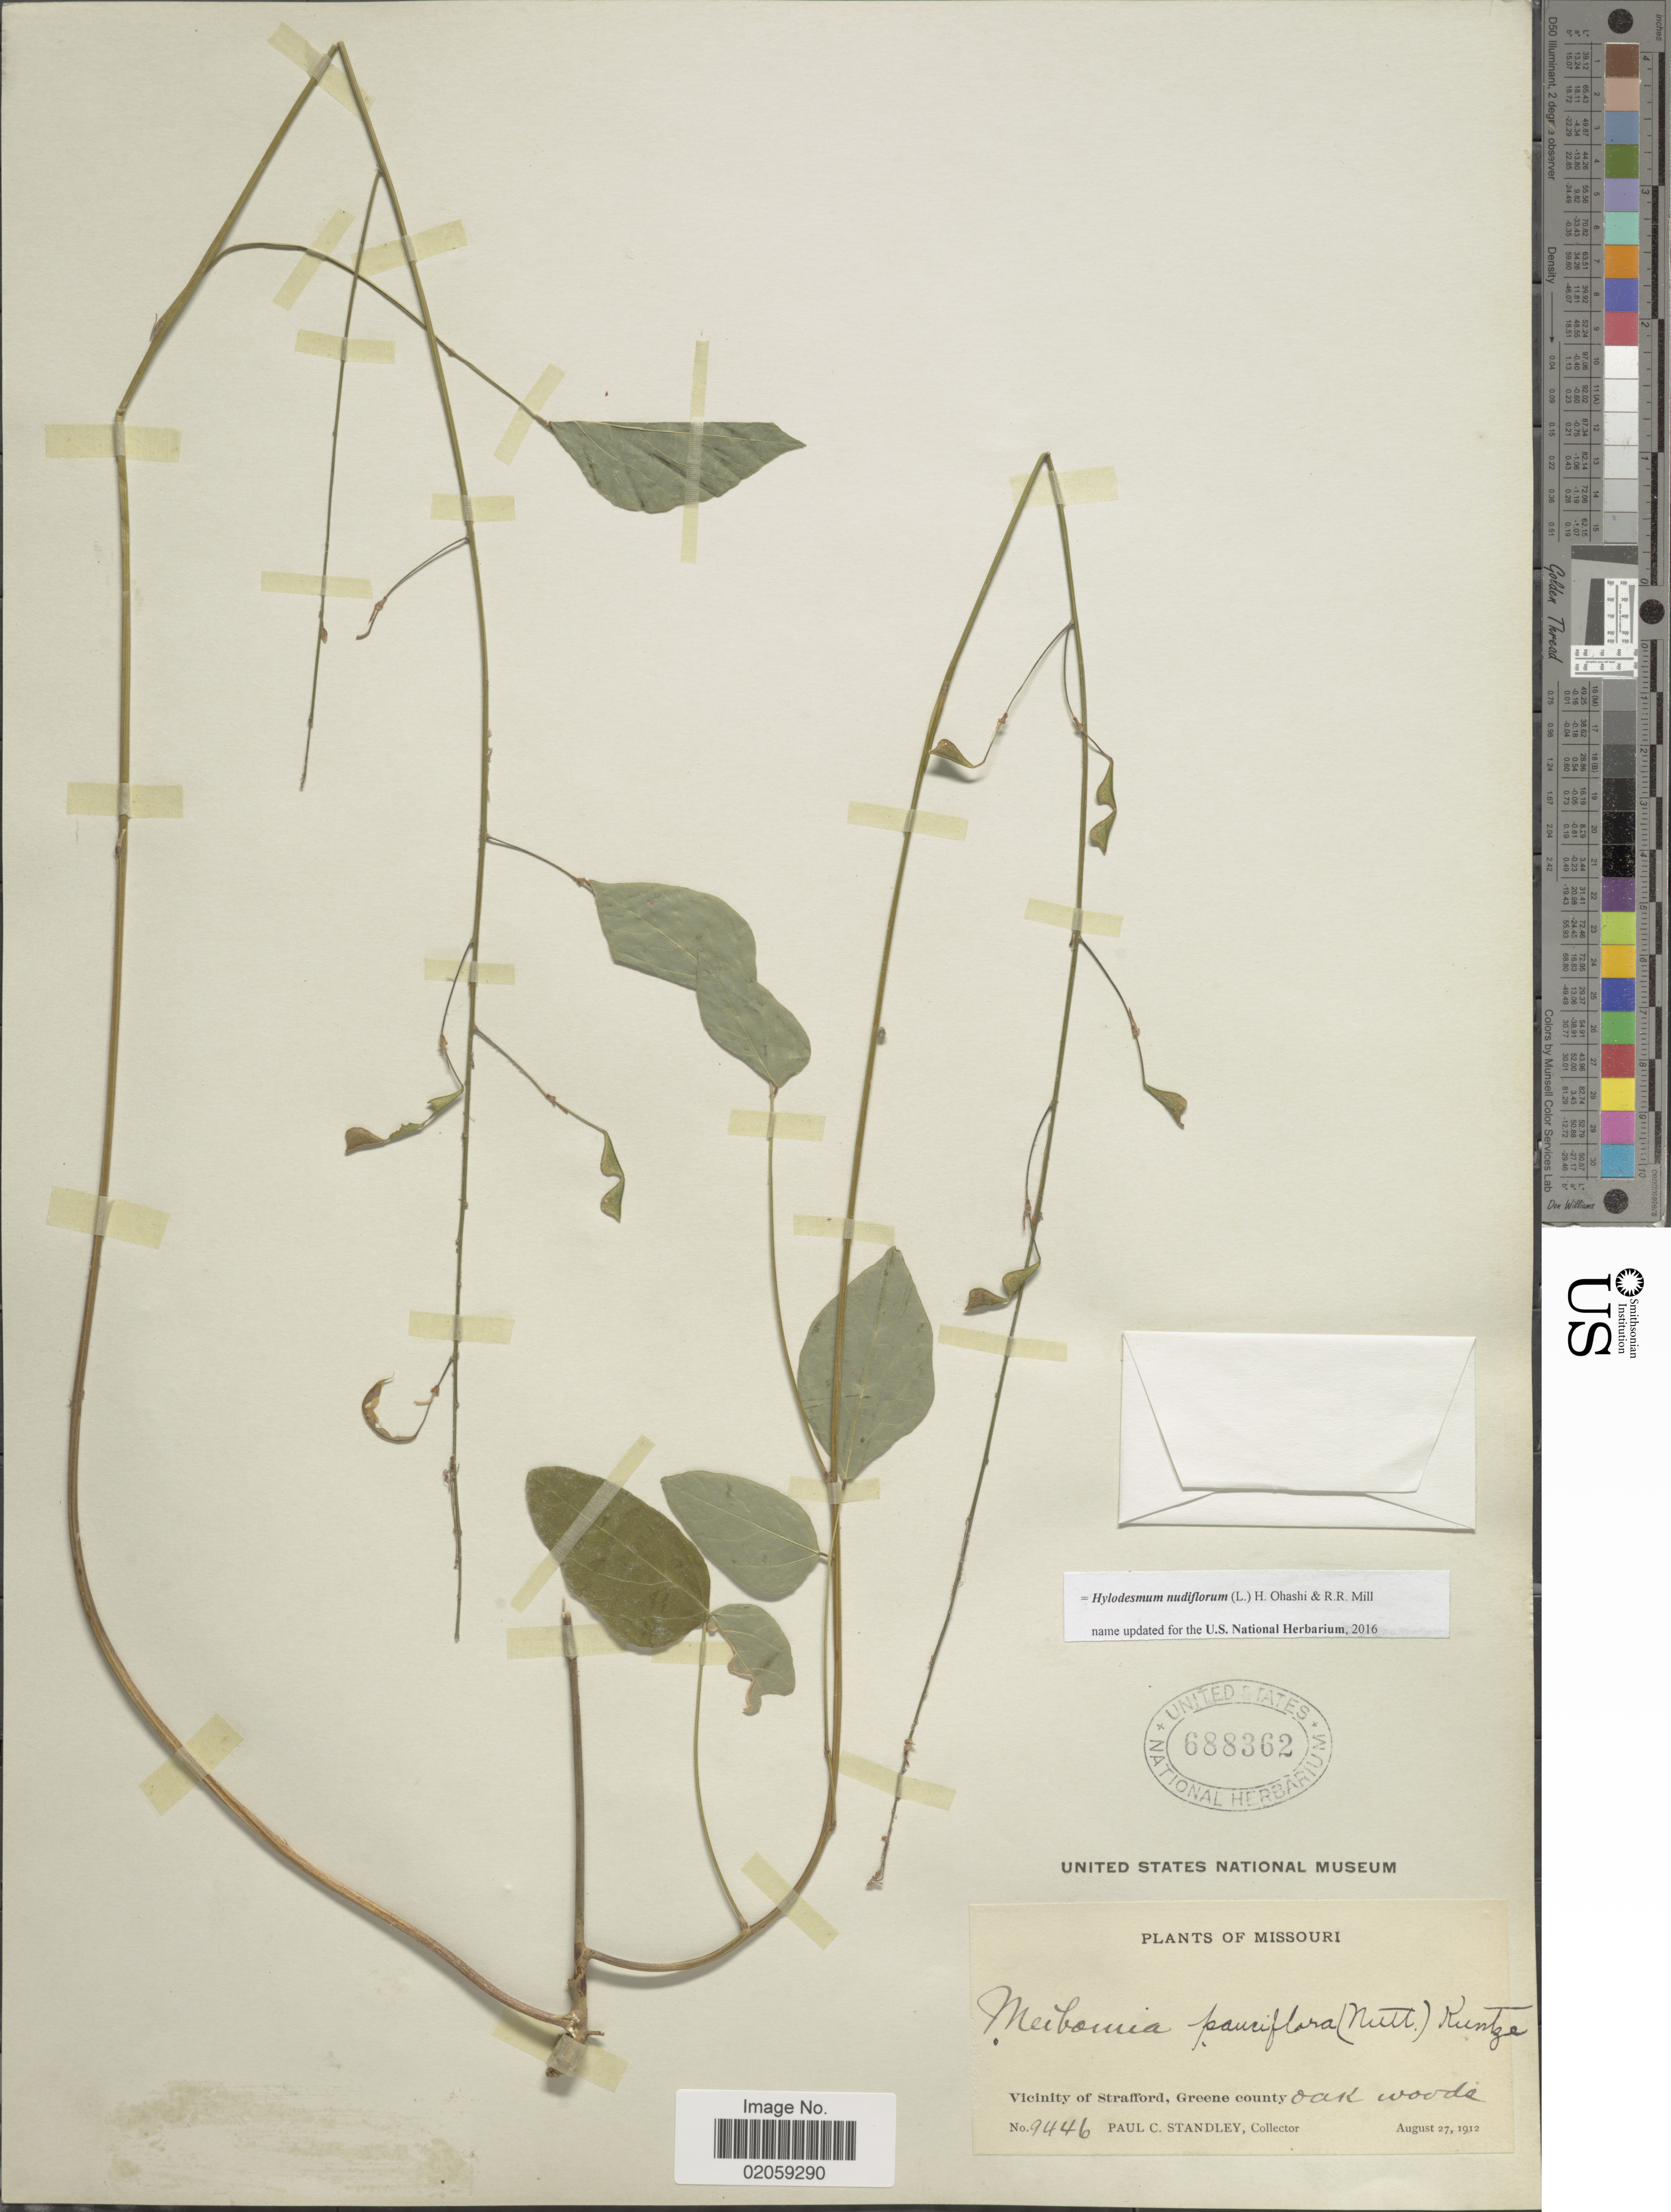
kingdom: Plantae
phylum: Tracheophyta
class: Magnoliopsida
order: Fabales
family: Fabaceae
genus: Hylodesmum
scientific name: Hylodesmum nudiflorum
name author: (L.) H. Ohashi & R.R. Mill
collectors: P. C. Standley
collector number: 9446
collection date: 1912-08-27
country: United States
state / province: Missouri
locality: Vicinity of Strafford, Greene County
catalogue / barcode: US 688362